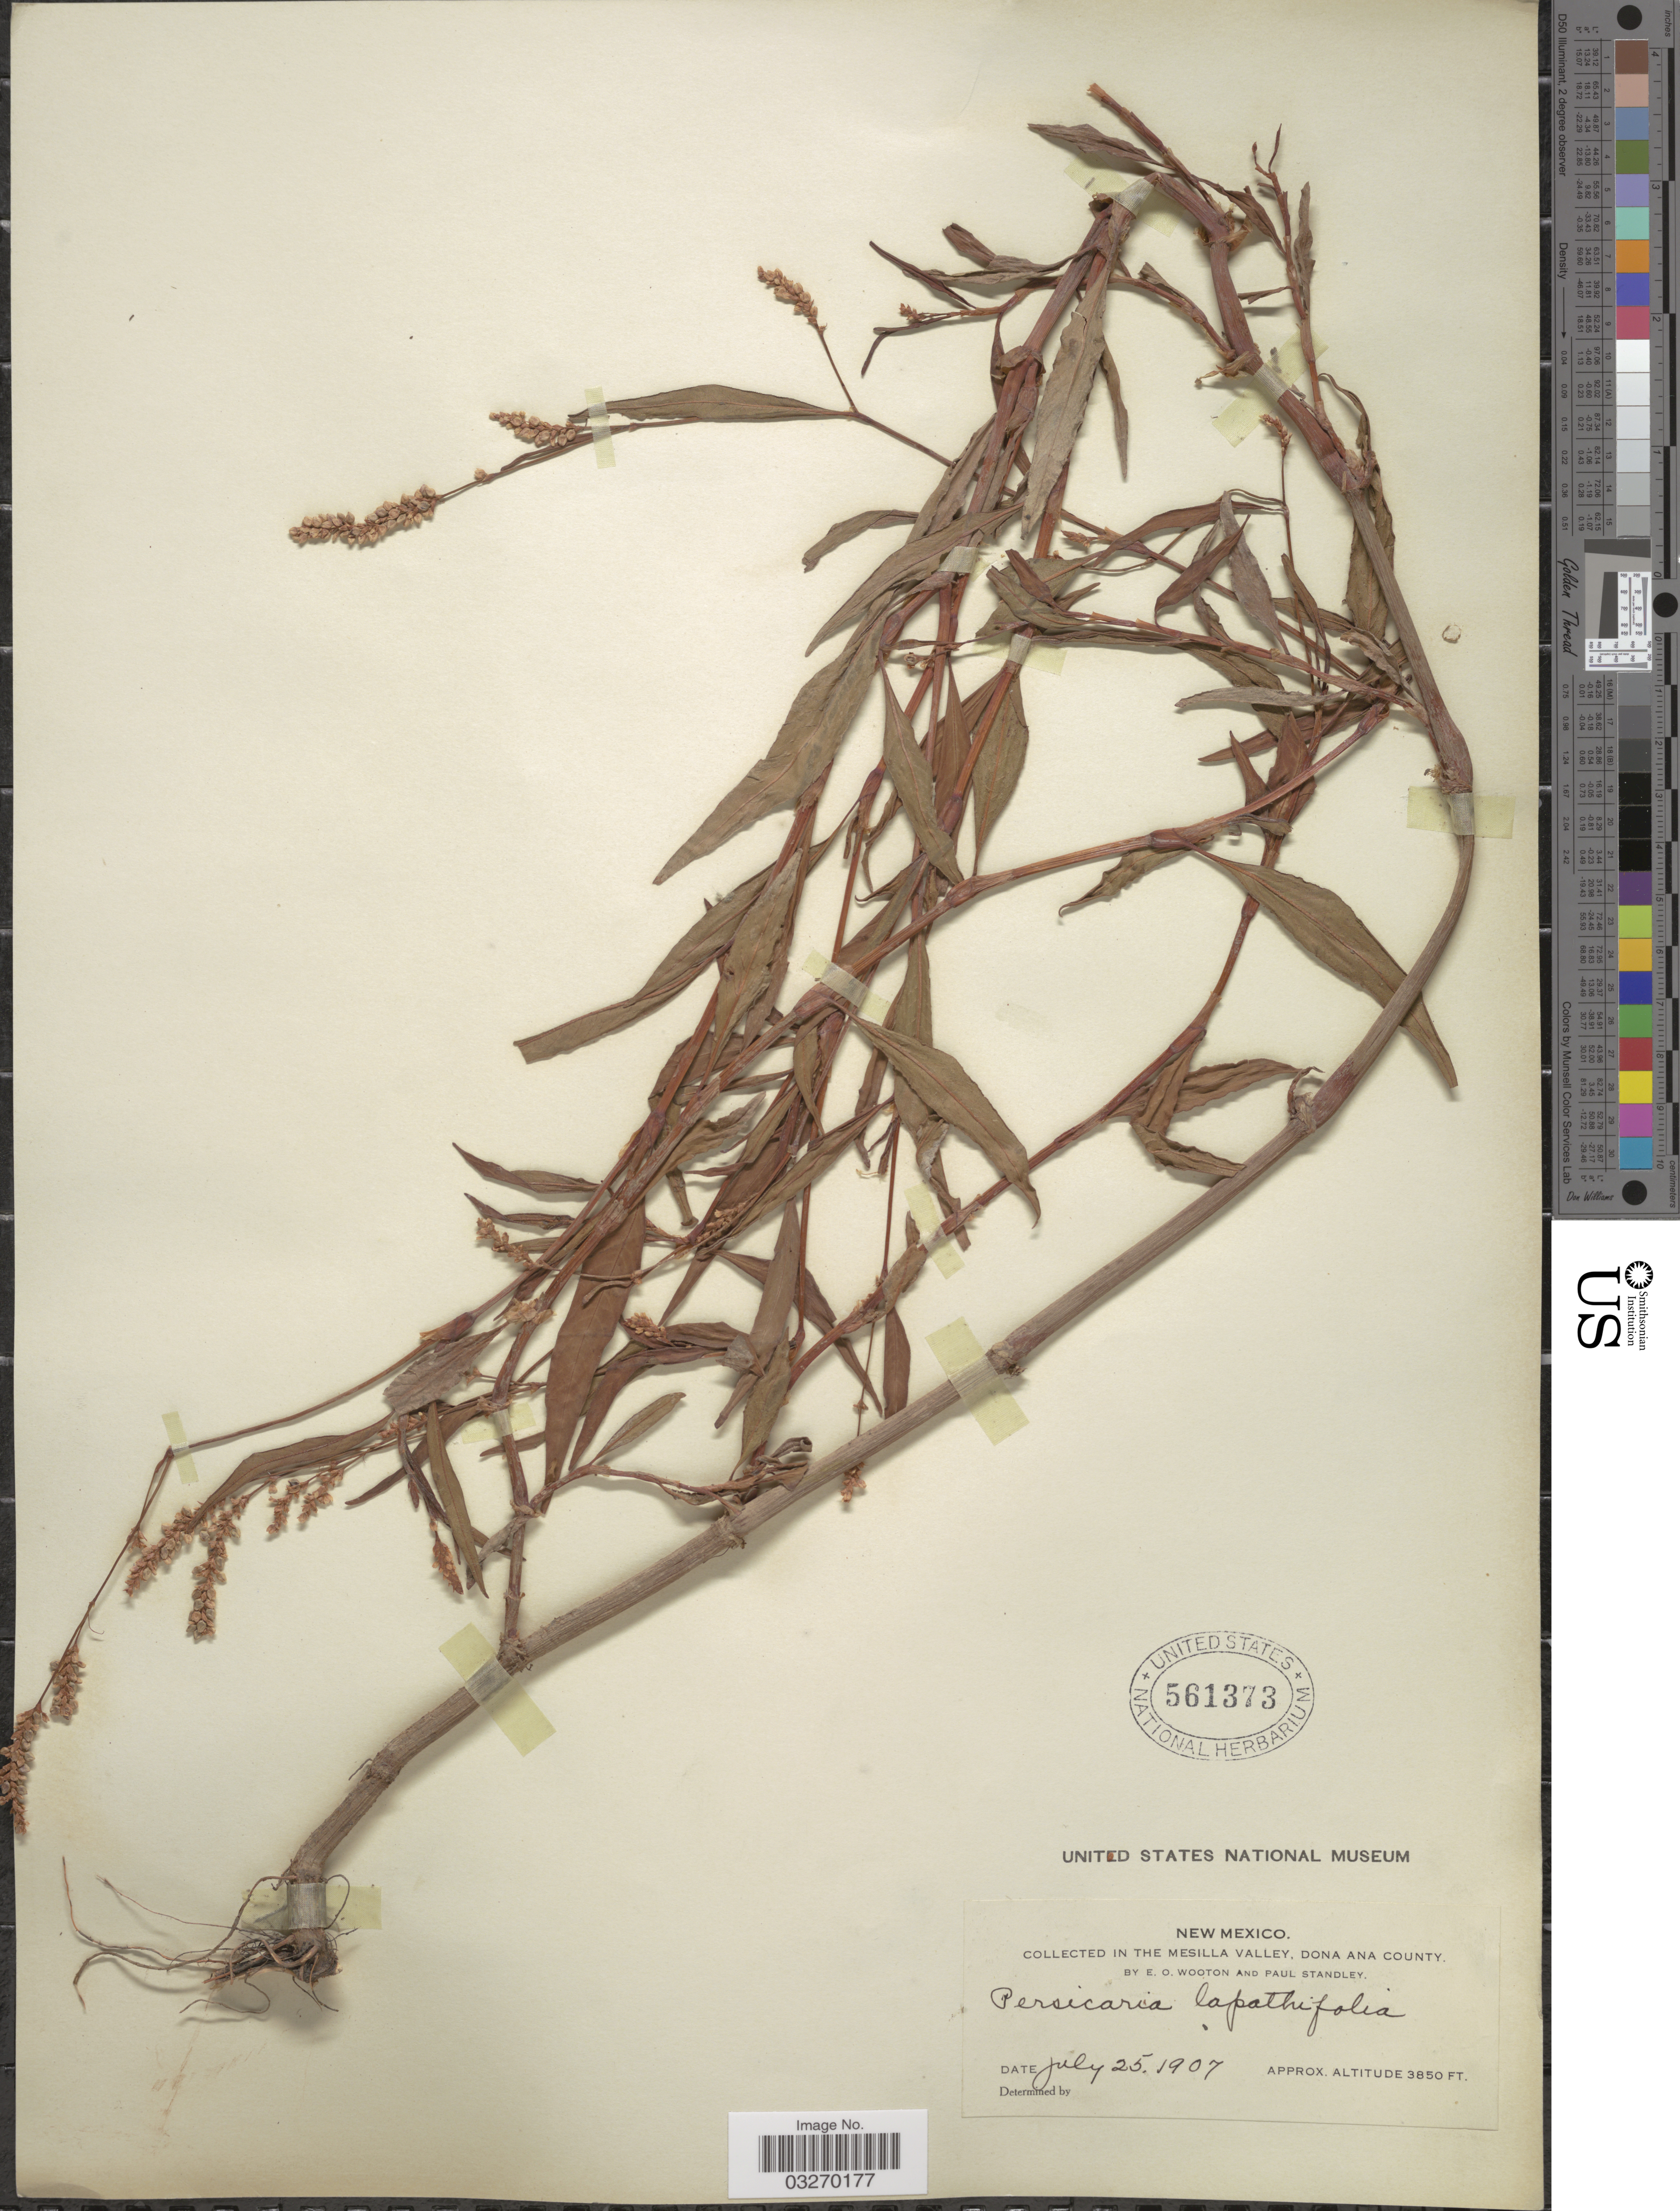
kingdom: Plantae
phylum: Tracheophyta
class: Magnoliopsida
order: Caryophyllales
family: Polygonaceae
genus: Persicaria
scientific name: Persicaria lapathifolia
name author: (L.) Delarbre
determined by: Atha, D. E.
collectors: E. O. Wooton & P. C. Standley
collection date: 1907-07-25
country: United States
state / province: New Mexico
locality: In the Mesilla Valley, Dona Ana County.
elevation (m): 1173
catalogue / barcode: US 561373